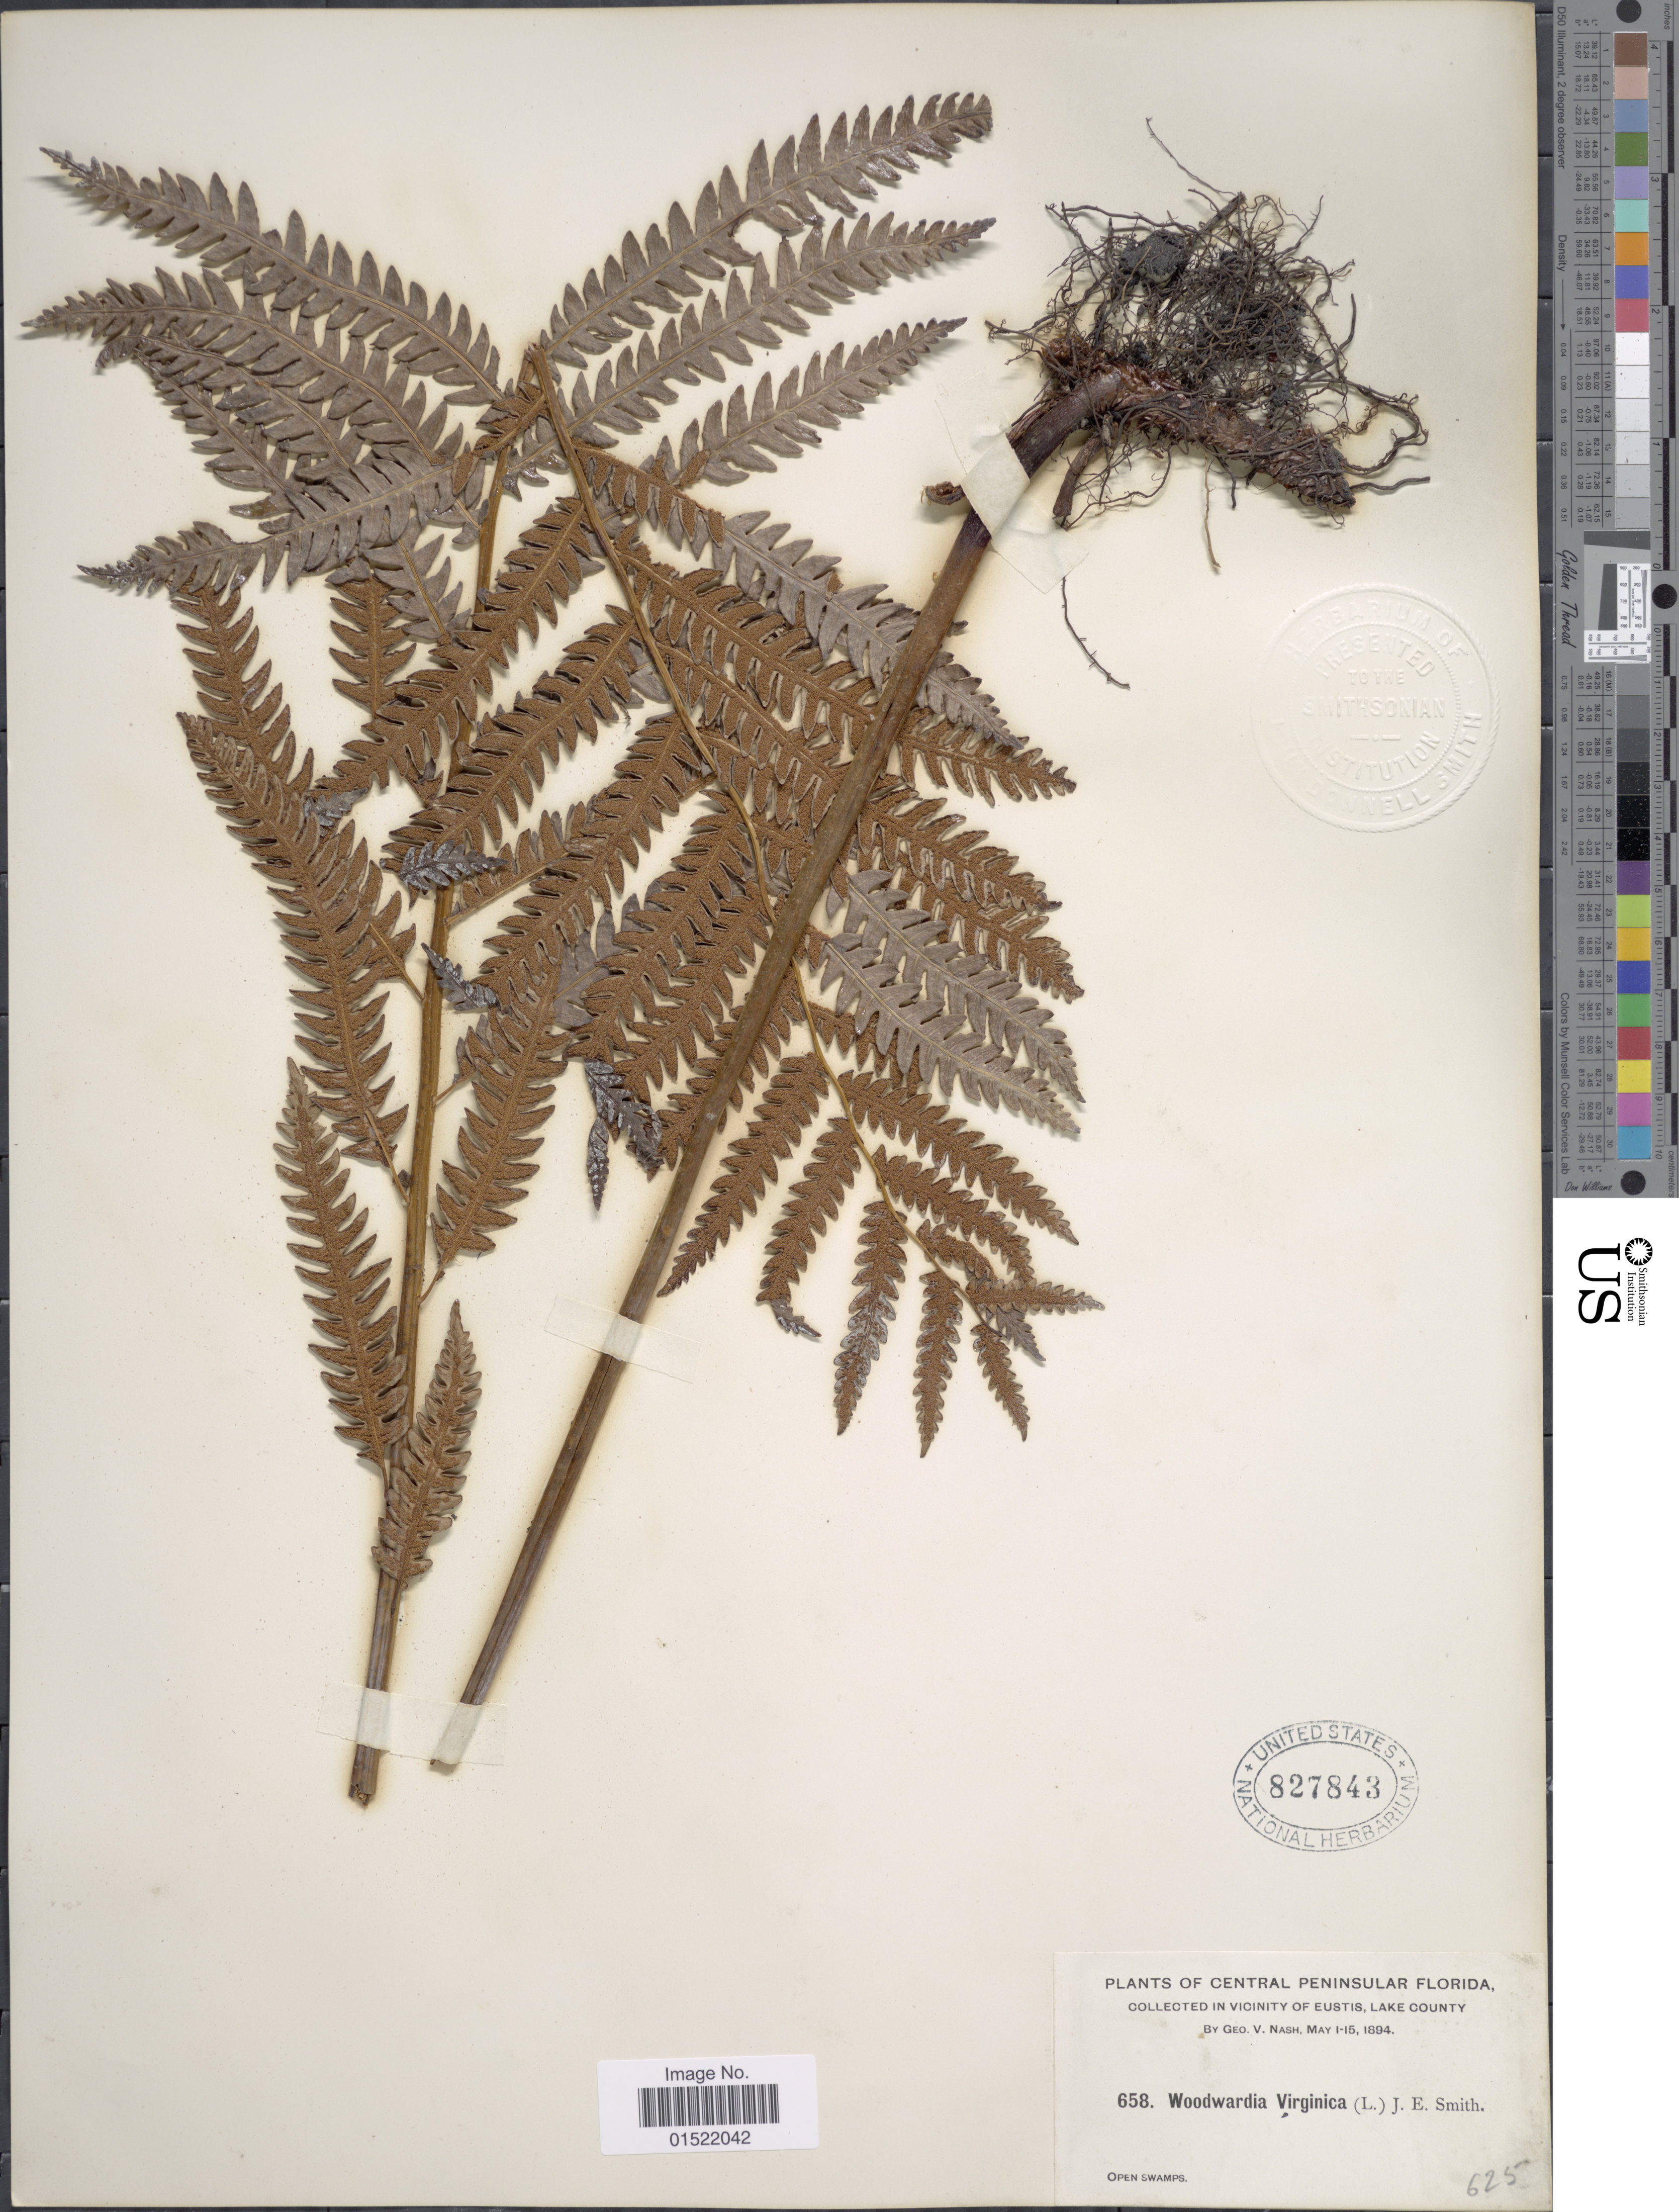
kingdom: Plantae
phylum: Tracheophyta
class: Polypodiopsida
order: Polypodiales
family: Blechnaceae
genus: Woodwardia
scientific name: Woodwardia virginica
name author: (L.) R.M. Sm.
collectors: G. V. Nash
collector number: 658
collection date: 1894-05-01/1894-05-15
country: United States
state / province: Florida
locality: Central Peninsular Florida, vicinity of Eustis, Lake County, Open Swamps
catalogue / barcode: US 827843